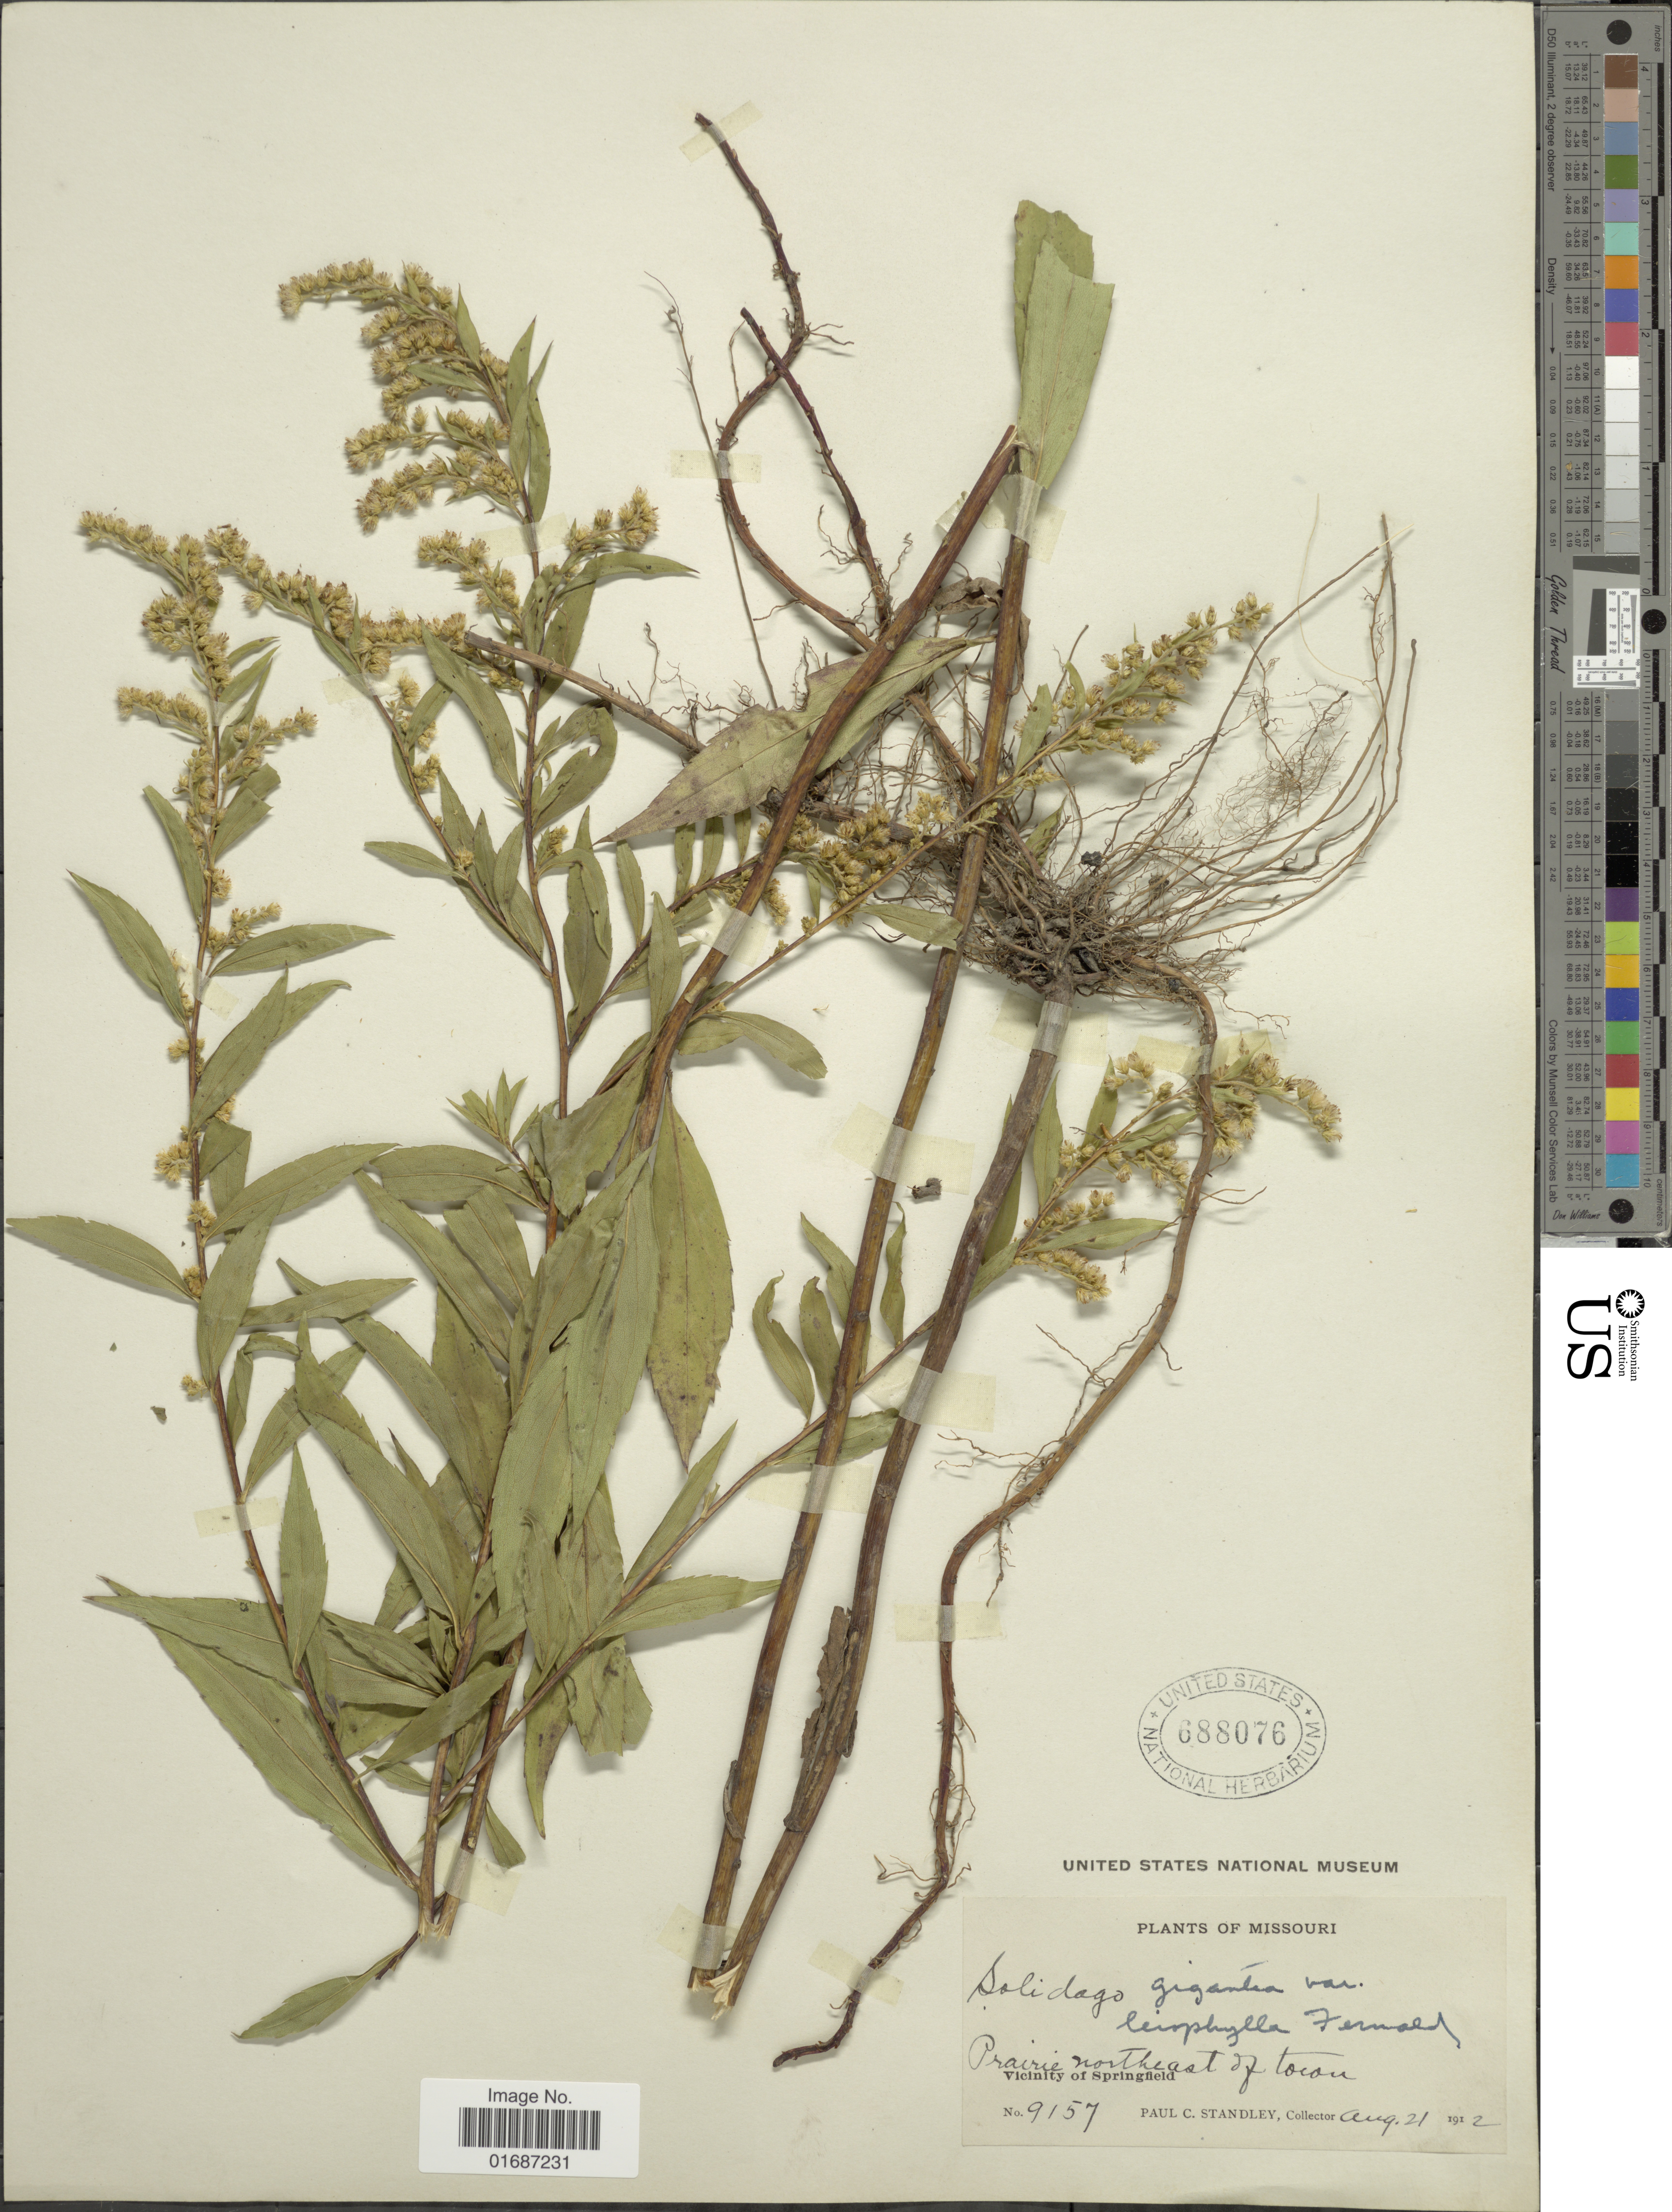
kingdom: Plantae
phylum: Tracheophyta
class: Magnoliopsida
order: Asterales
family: Asteraceae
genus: Solidago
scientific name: Solidago gigantea var. leiophylla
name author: Fernald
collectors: P. C. Standley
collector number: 9157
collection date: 1912-08-21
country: United States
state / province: Missouri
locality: Prairie northeast of town, Vicinity of Springfield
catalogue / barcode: US 688076